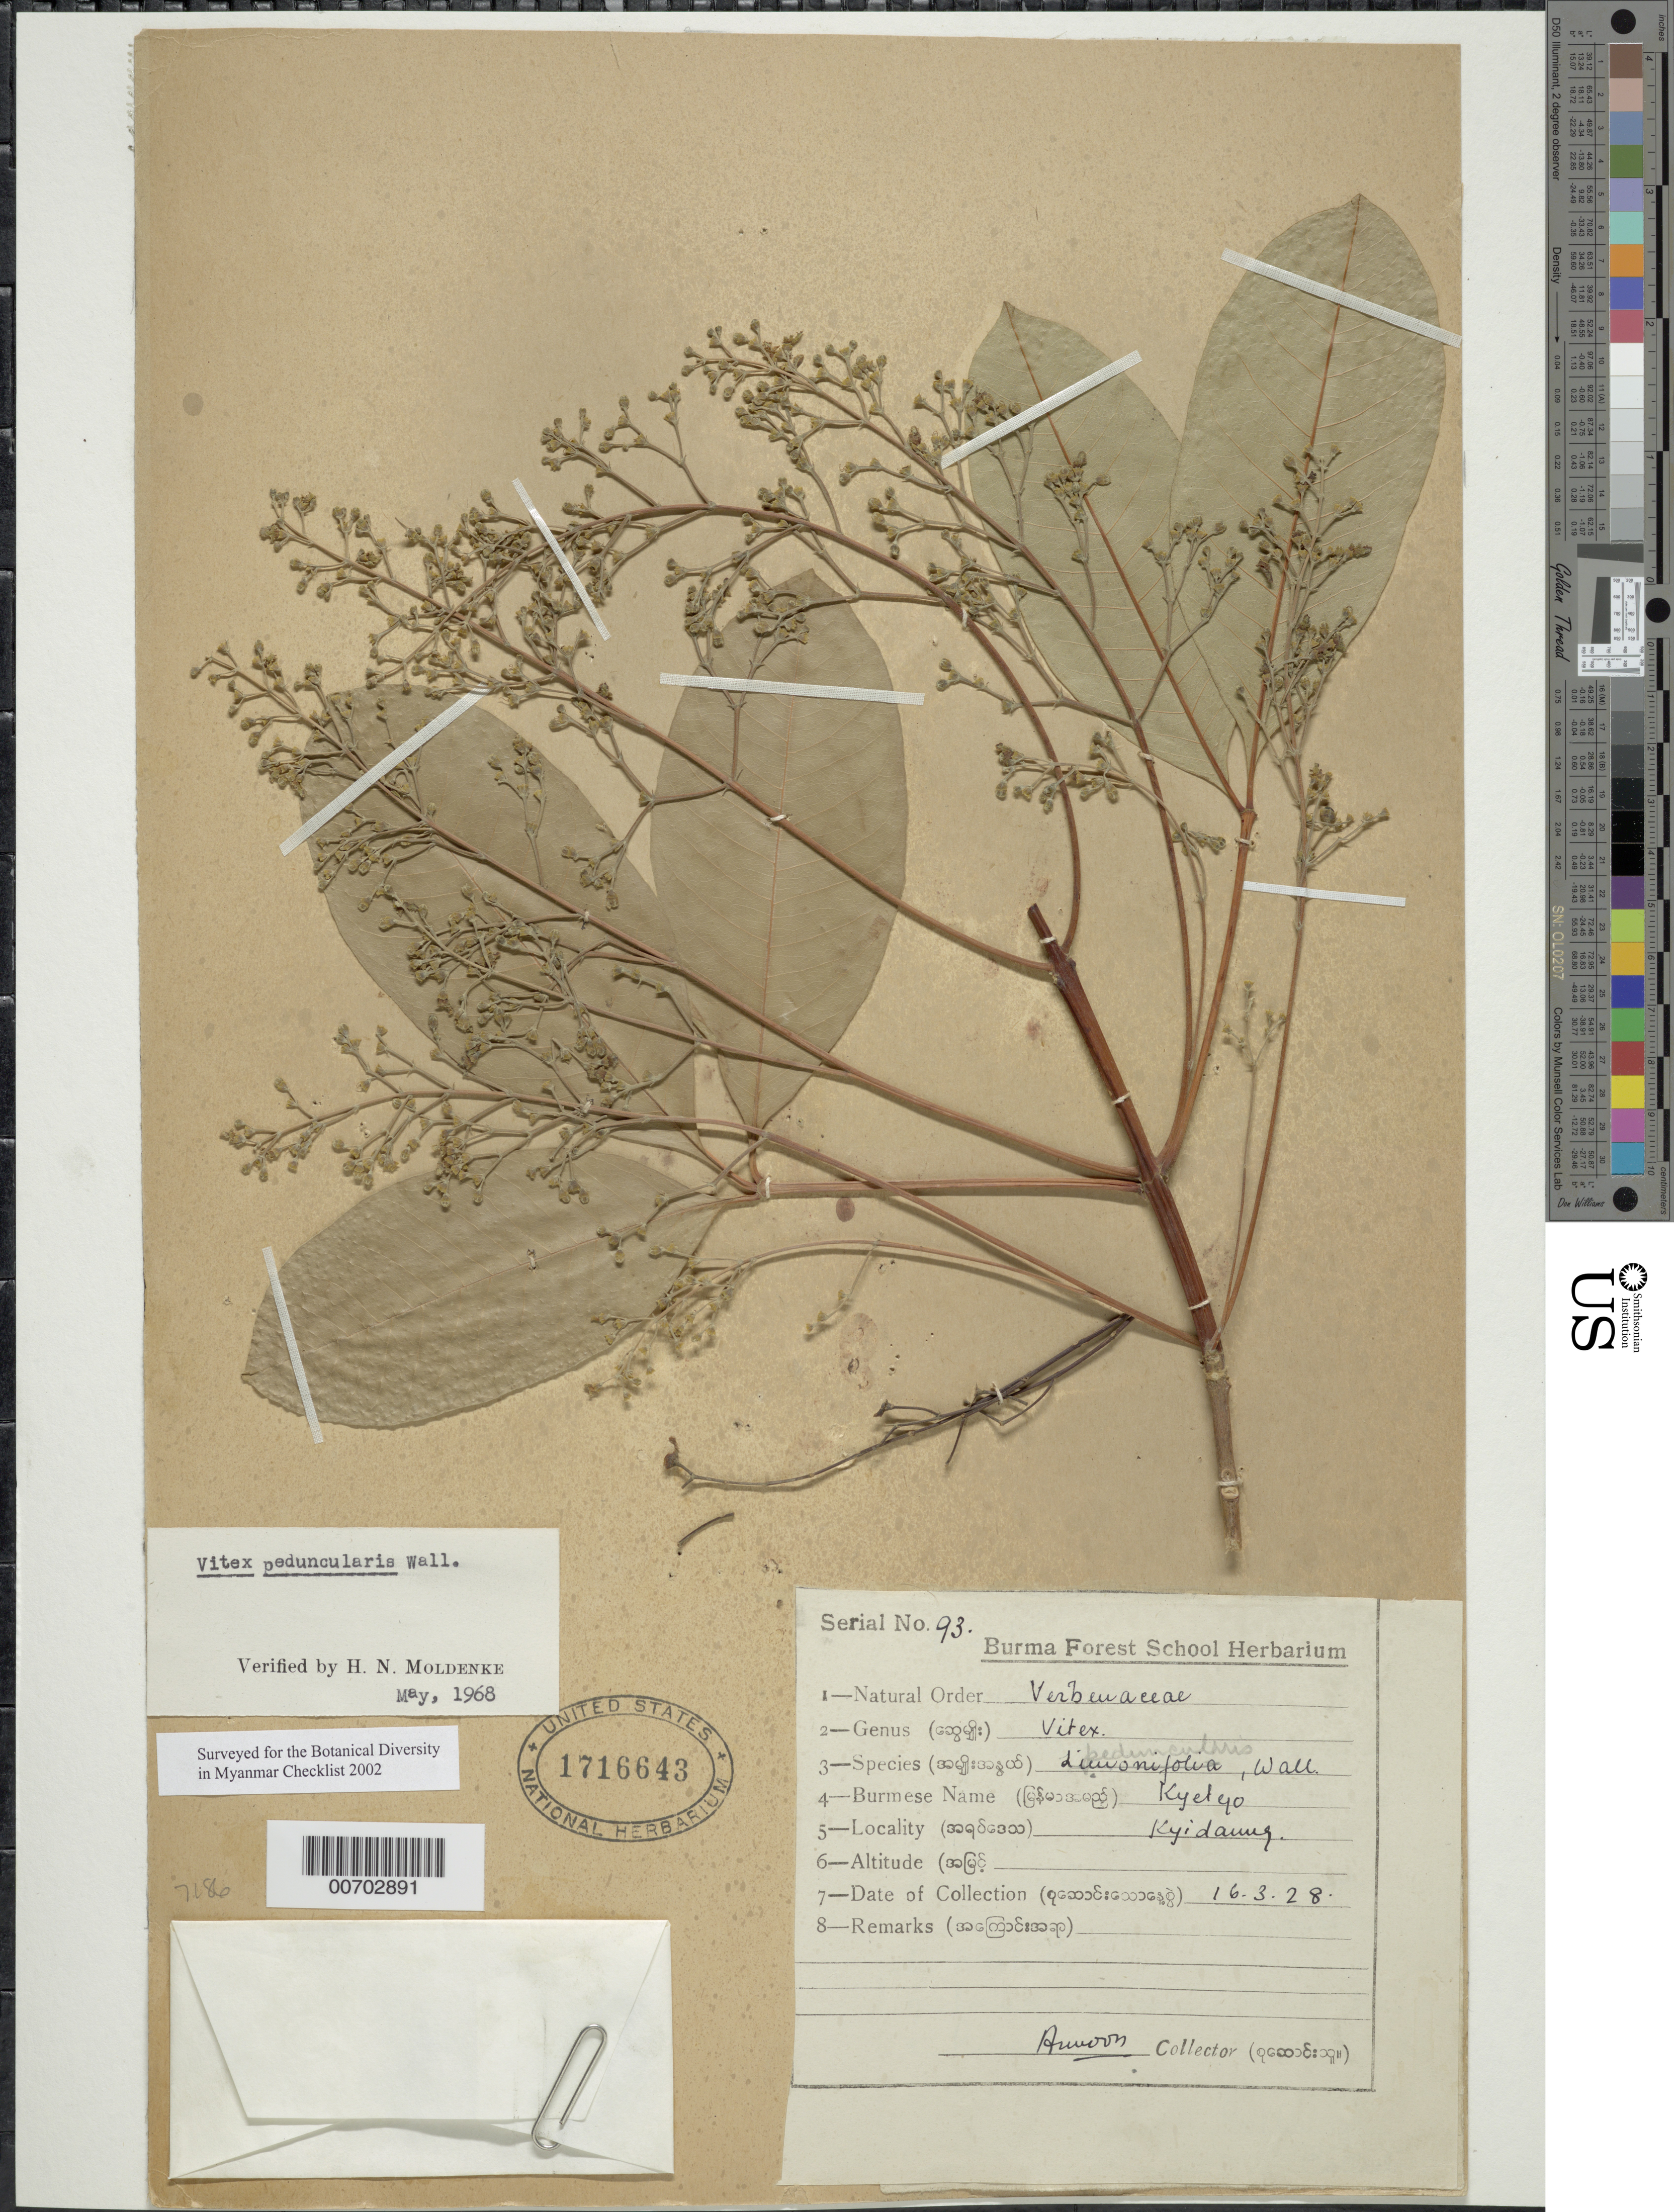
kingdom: Plantae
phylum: Tracheophyta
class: Magnoliopsida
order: Lamiales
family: Lamiaceae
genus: Vitex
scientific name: Vitex peduncularis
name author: Wall.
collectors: Burma Forest School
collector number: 93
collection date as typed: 16 Mar 1928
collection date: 1928-03-16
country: Myanmar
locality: Kyidaung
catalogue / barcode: US 1716643